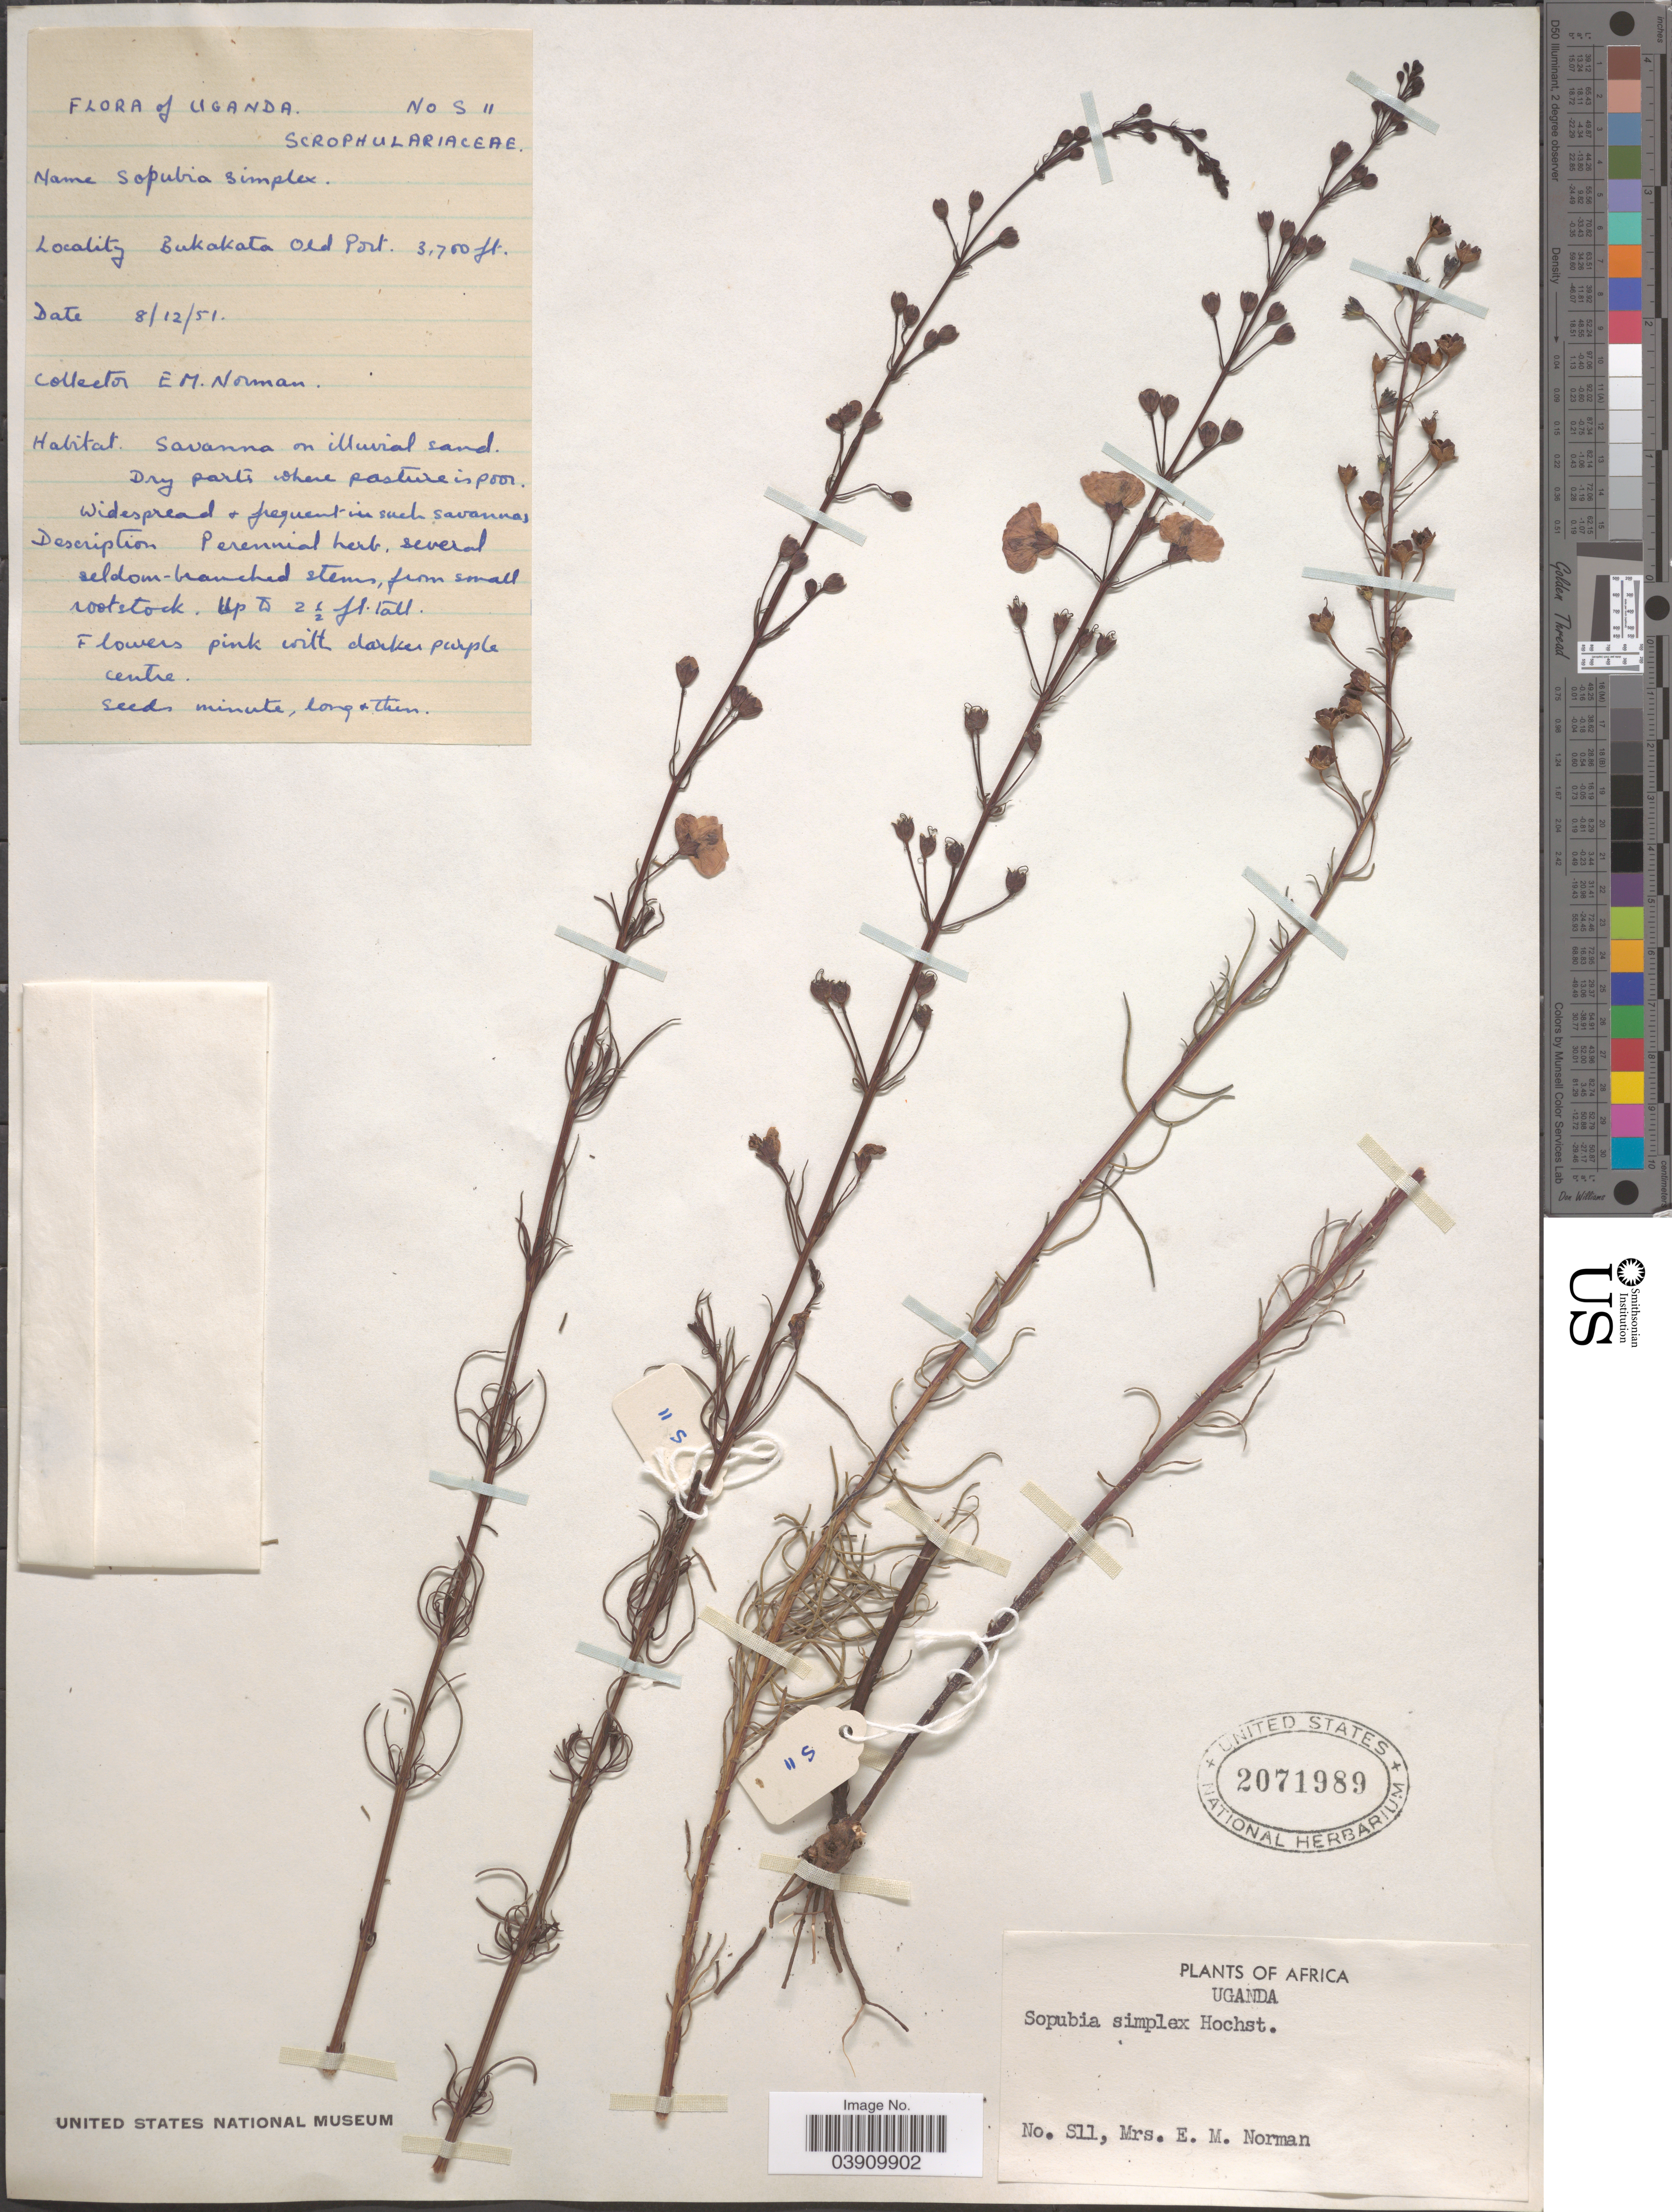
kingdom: Plantae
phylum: Tracheophyta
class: Magnoliopsida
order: Lamiales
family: Orobanchaceae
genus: Sopubia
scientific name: Sopubia simplex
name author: Hochst. & Hochst.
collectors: E. Norman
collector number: S11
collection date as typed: Transcribed d/m/y: 8/12/51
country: Uganda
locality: Bukakata Old Port.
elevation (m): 1128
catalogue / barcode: US 2071989